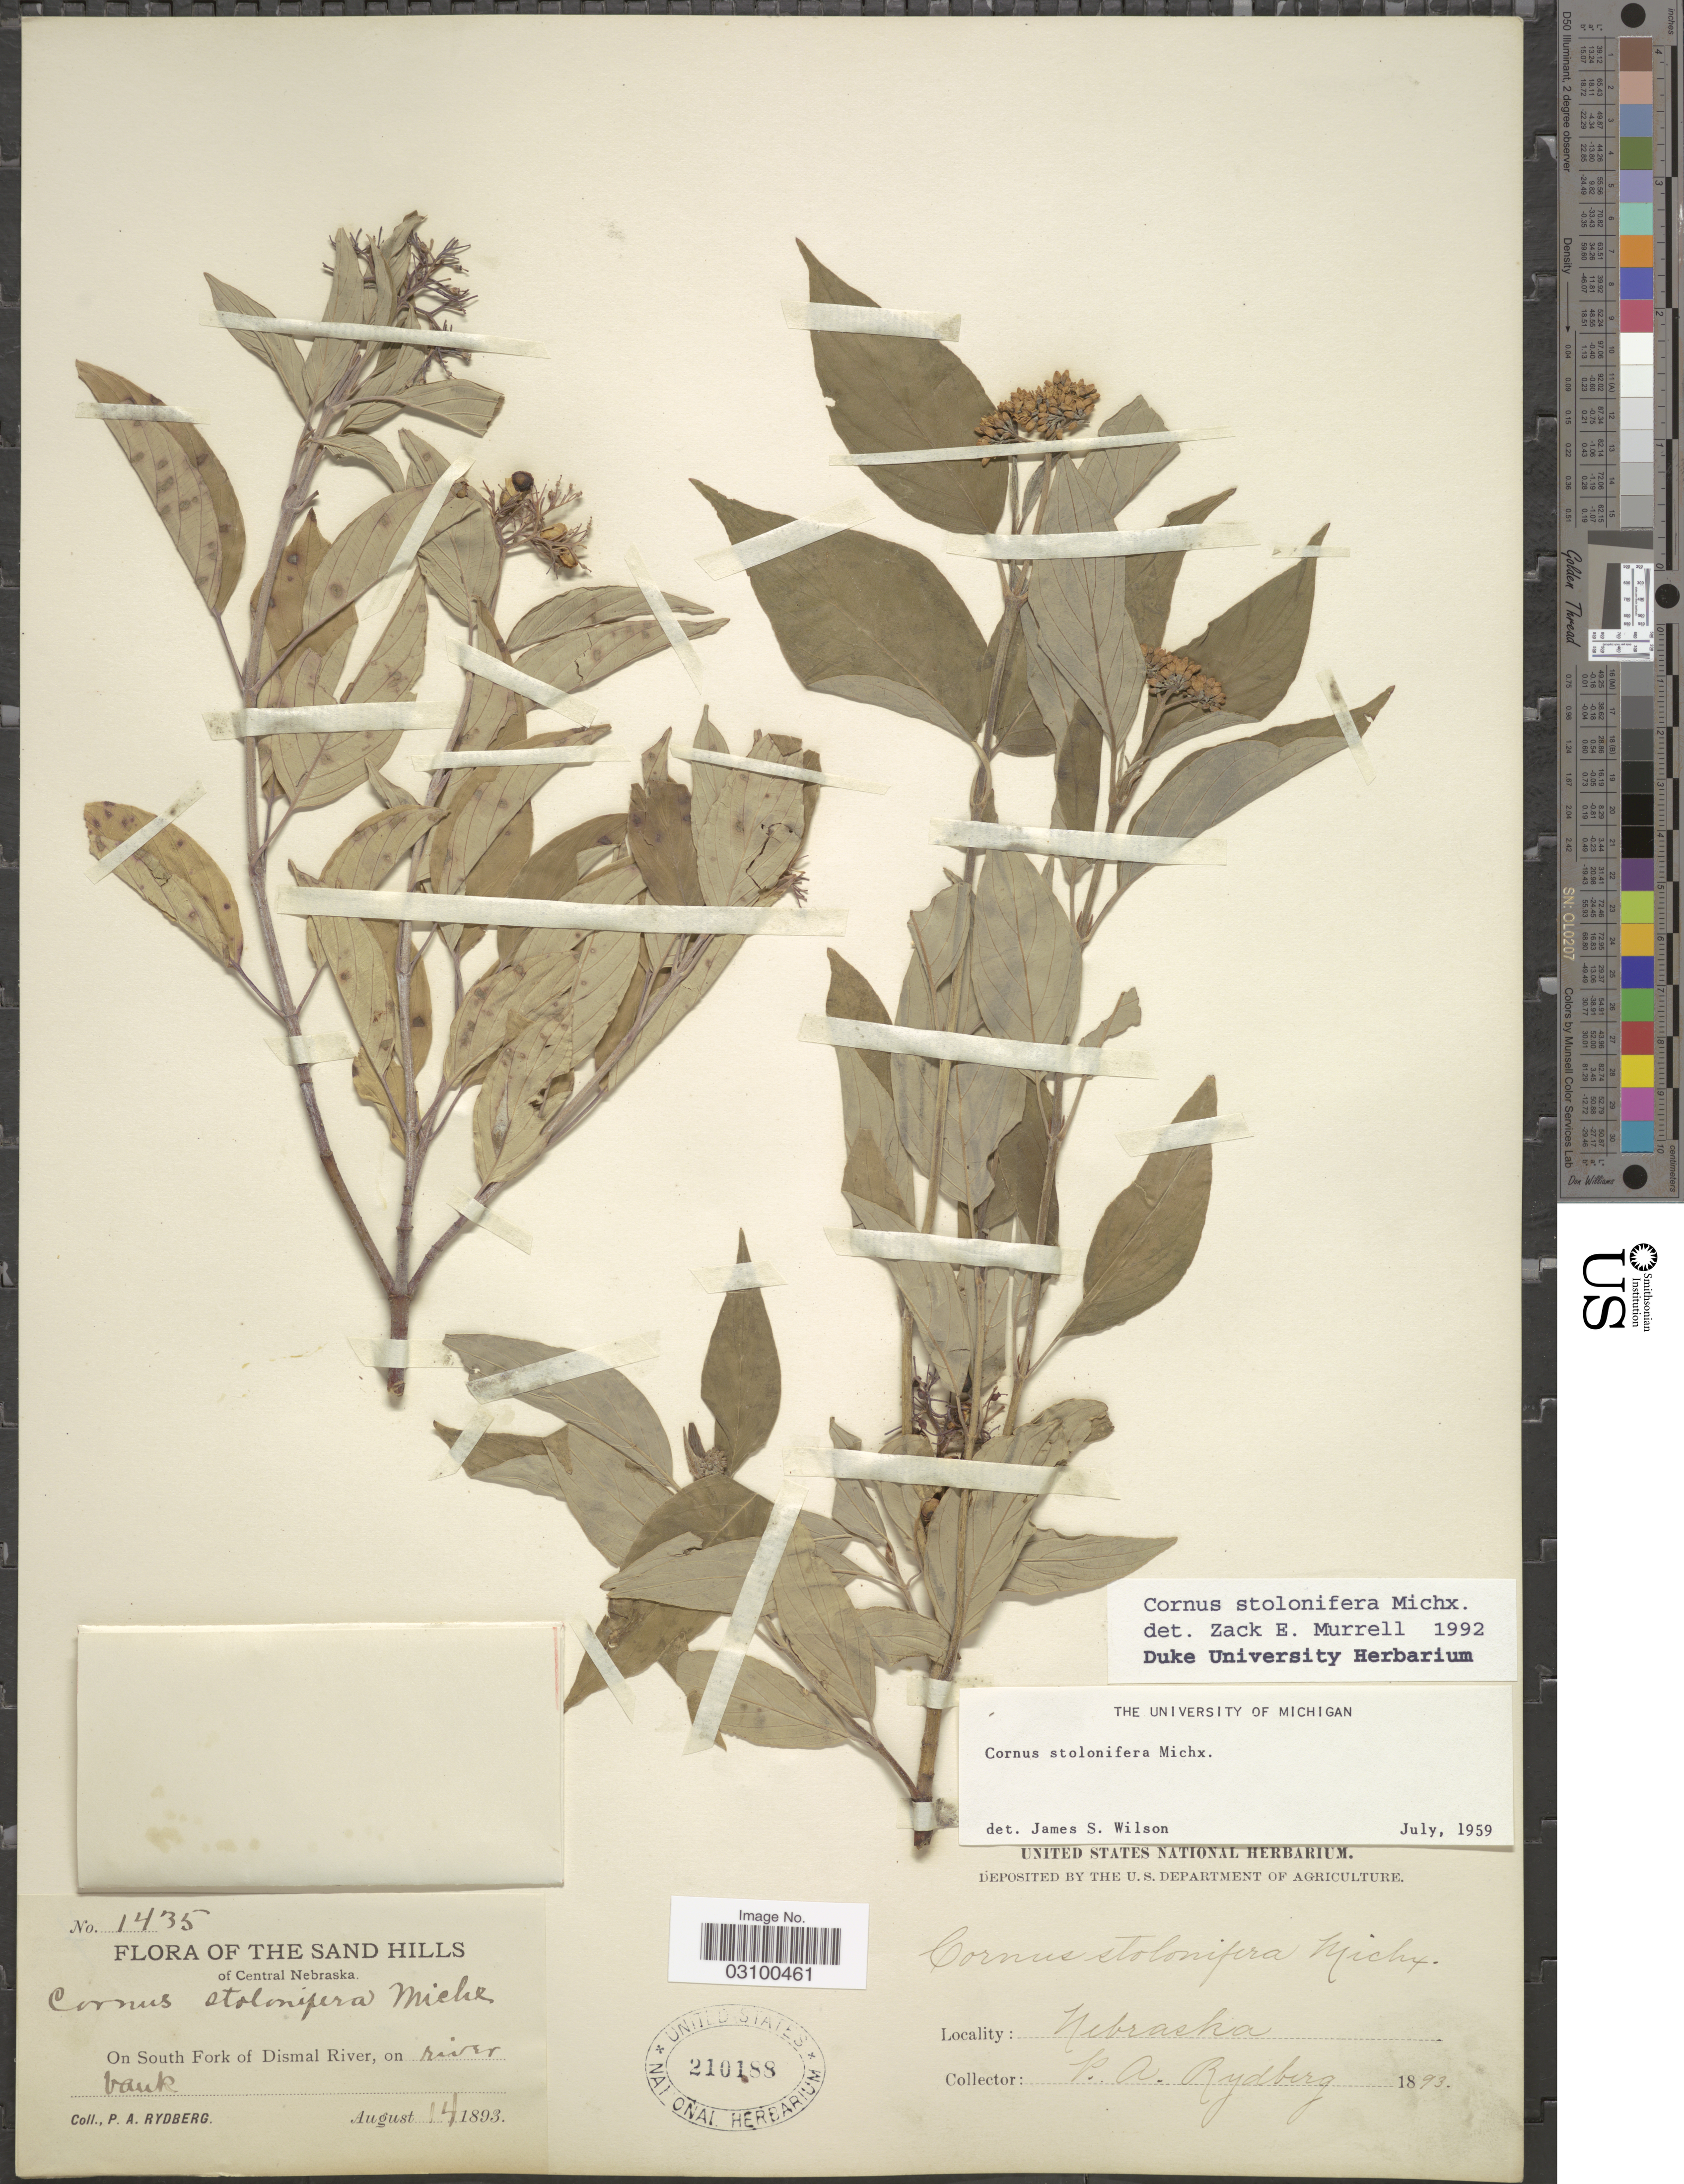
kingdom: Plantae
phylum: Tracheophyta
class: Magnoliopsida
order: Cornales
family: Cornaceae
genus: Cornus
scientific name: Cornus sericea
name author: L.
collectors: P. A. Rydberg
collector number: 1435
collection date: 1893-08-14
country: United States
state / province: Nebraska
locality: The Sand Hills of Central Nebraska. On South Fork of Dismal River.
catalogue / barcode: US 210188